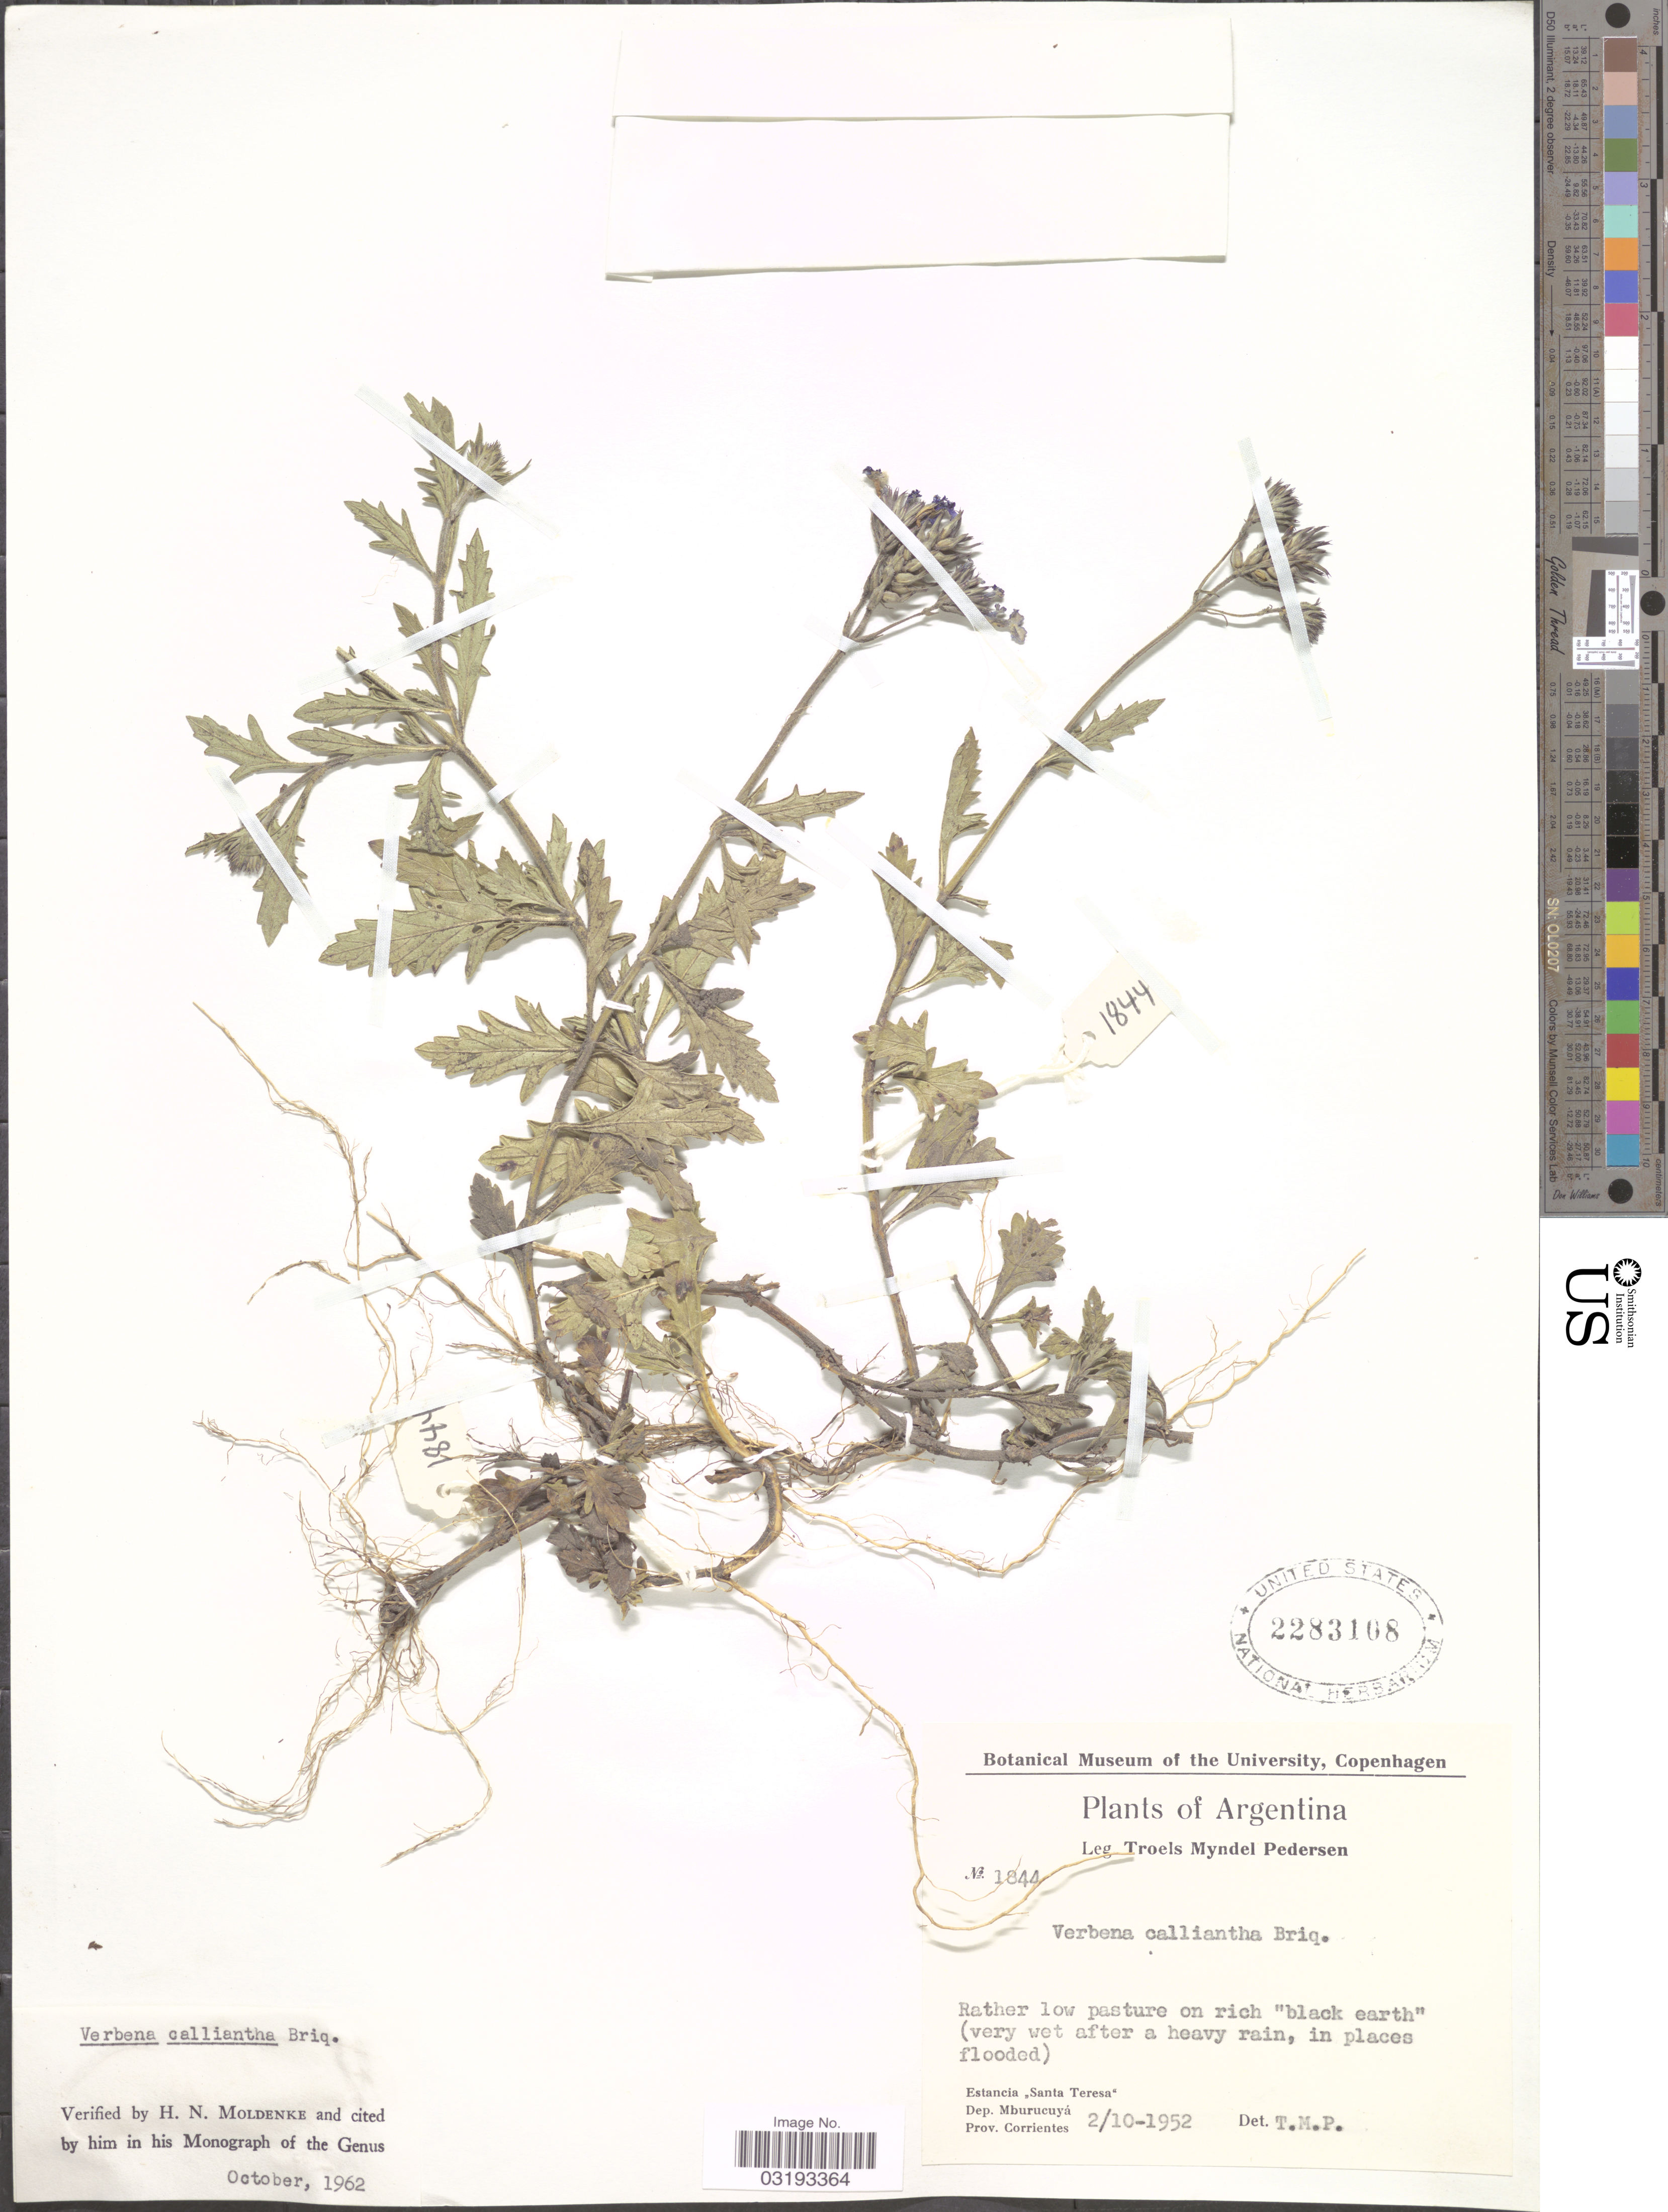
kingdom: Plantae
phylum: Tracheophyta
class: Magnoliopsida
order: Lamiales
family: Verbenaceae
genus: Verbena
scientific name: Verbena calliantha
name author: Briq.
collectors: T. Pederson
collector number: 1844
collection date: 1952-10-02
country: Argentina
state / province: Corrientes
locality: Estancia "Santa Teresa". Dep. Mburucuyá.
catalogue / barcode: US 2283108